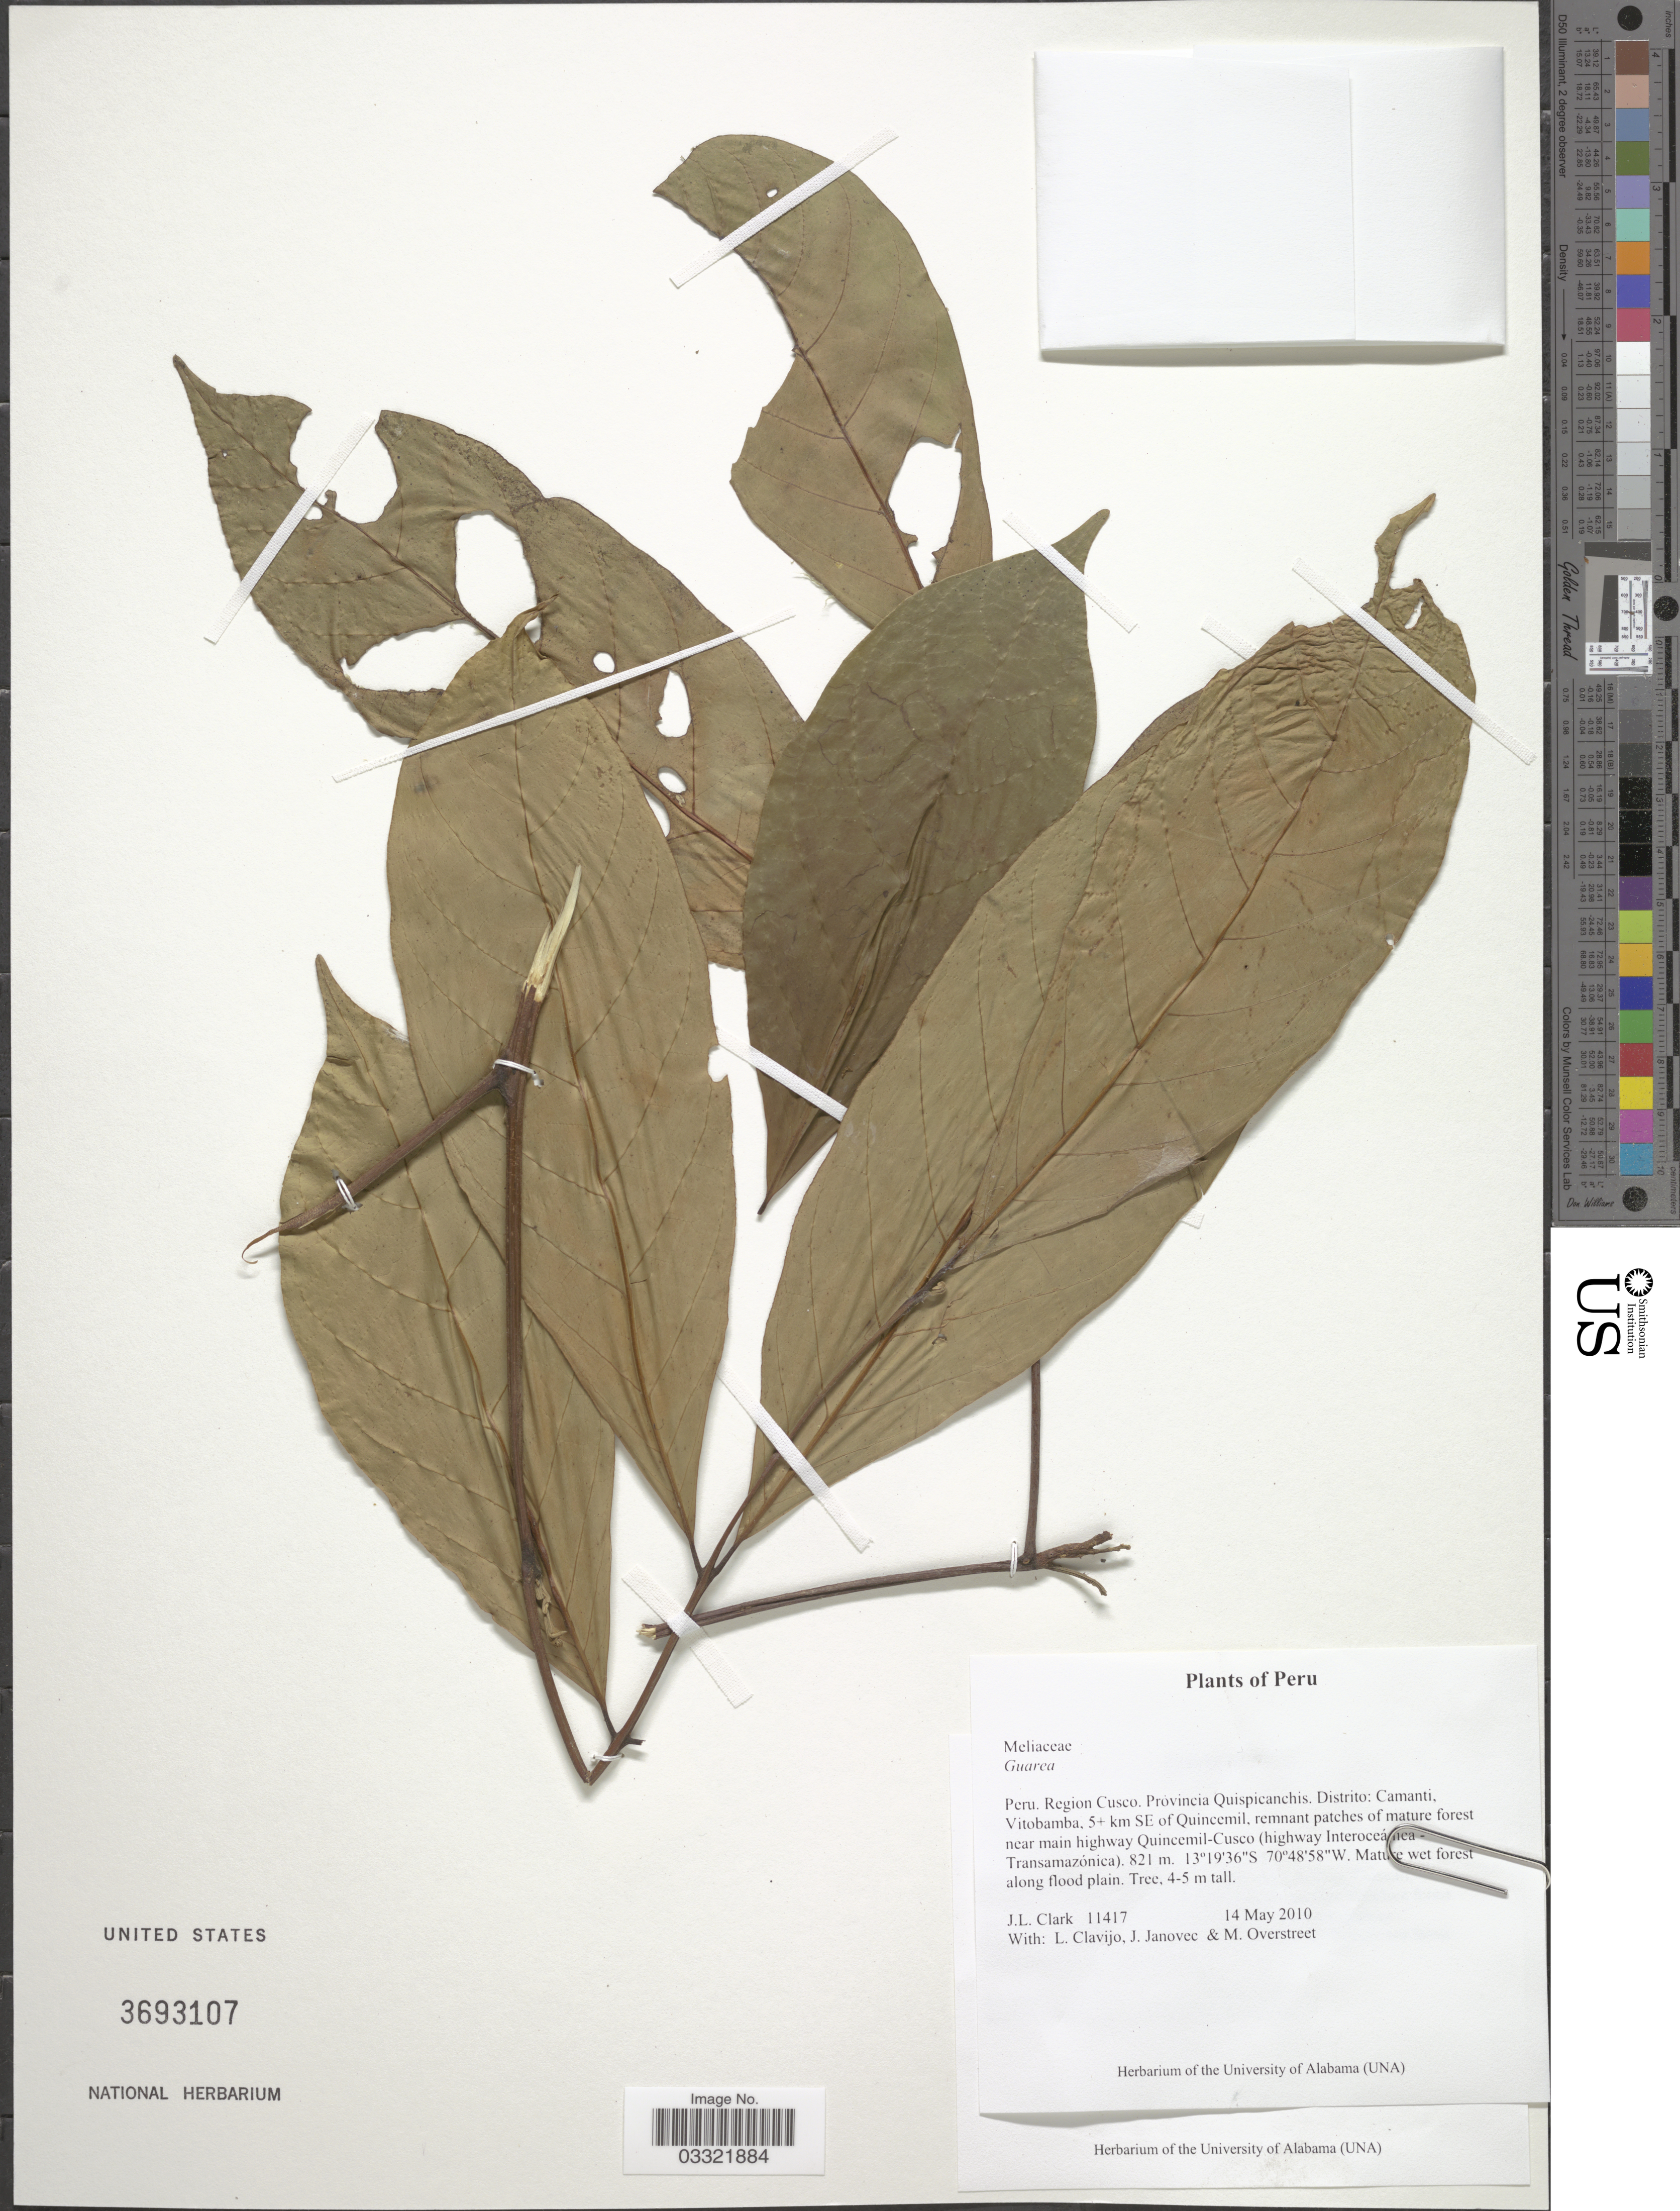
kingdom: Plantae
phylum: Tracheophyta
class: Magnoliopsida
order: Sapindales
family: Meliaceae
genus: Guarea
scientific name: Guarea sp.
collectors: J. L. Clark, L. Clavijo, J. Janovec & M. Overstreet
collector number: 11417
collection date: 2010-05-14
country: Peru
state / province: Cusco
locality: Region Cusco. Provincia Quispicanchis. Distrito: Camanti, Vitobamba, 5+ km SE of Quincemil, remnant patches of mature forest near main highway Quincemil-Cusco (highway Interoceanica-Transamazónica).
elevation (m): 821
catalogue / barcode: US 3693107